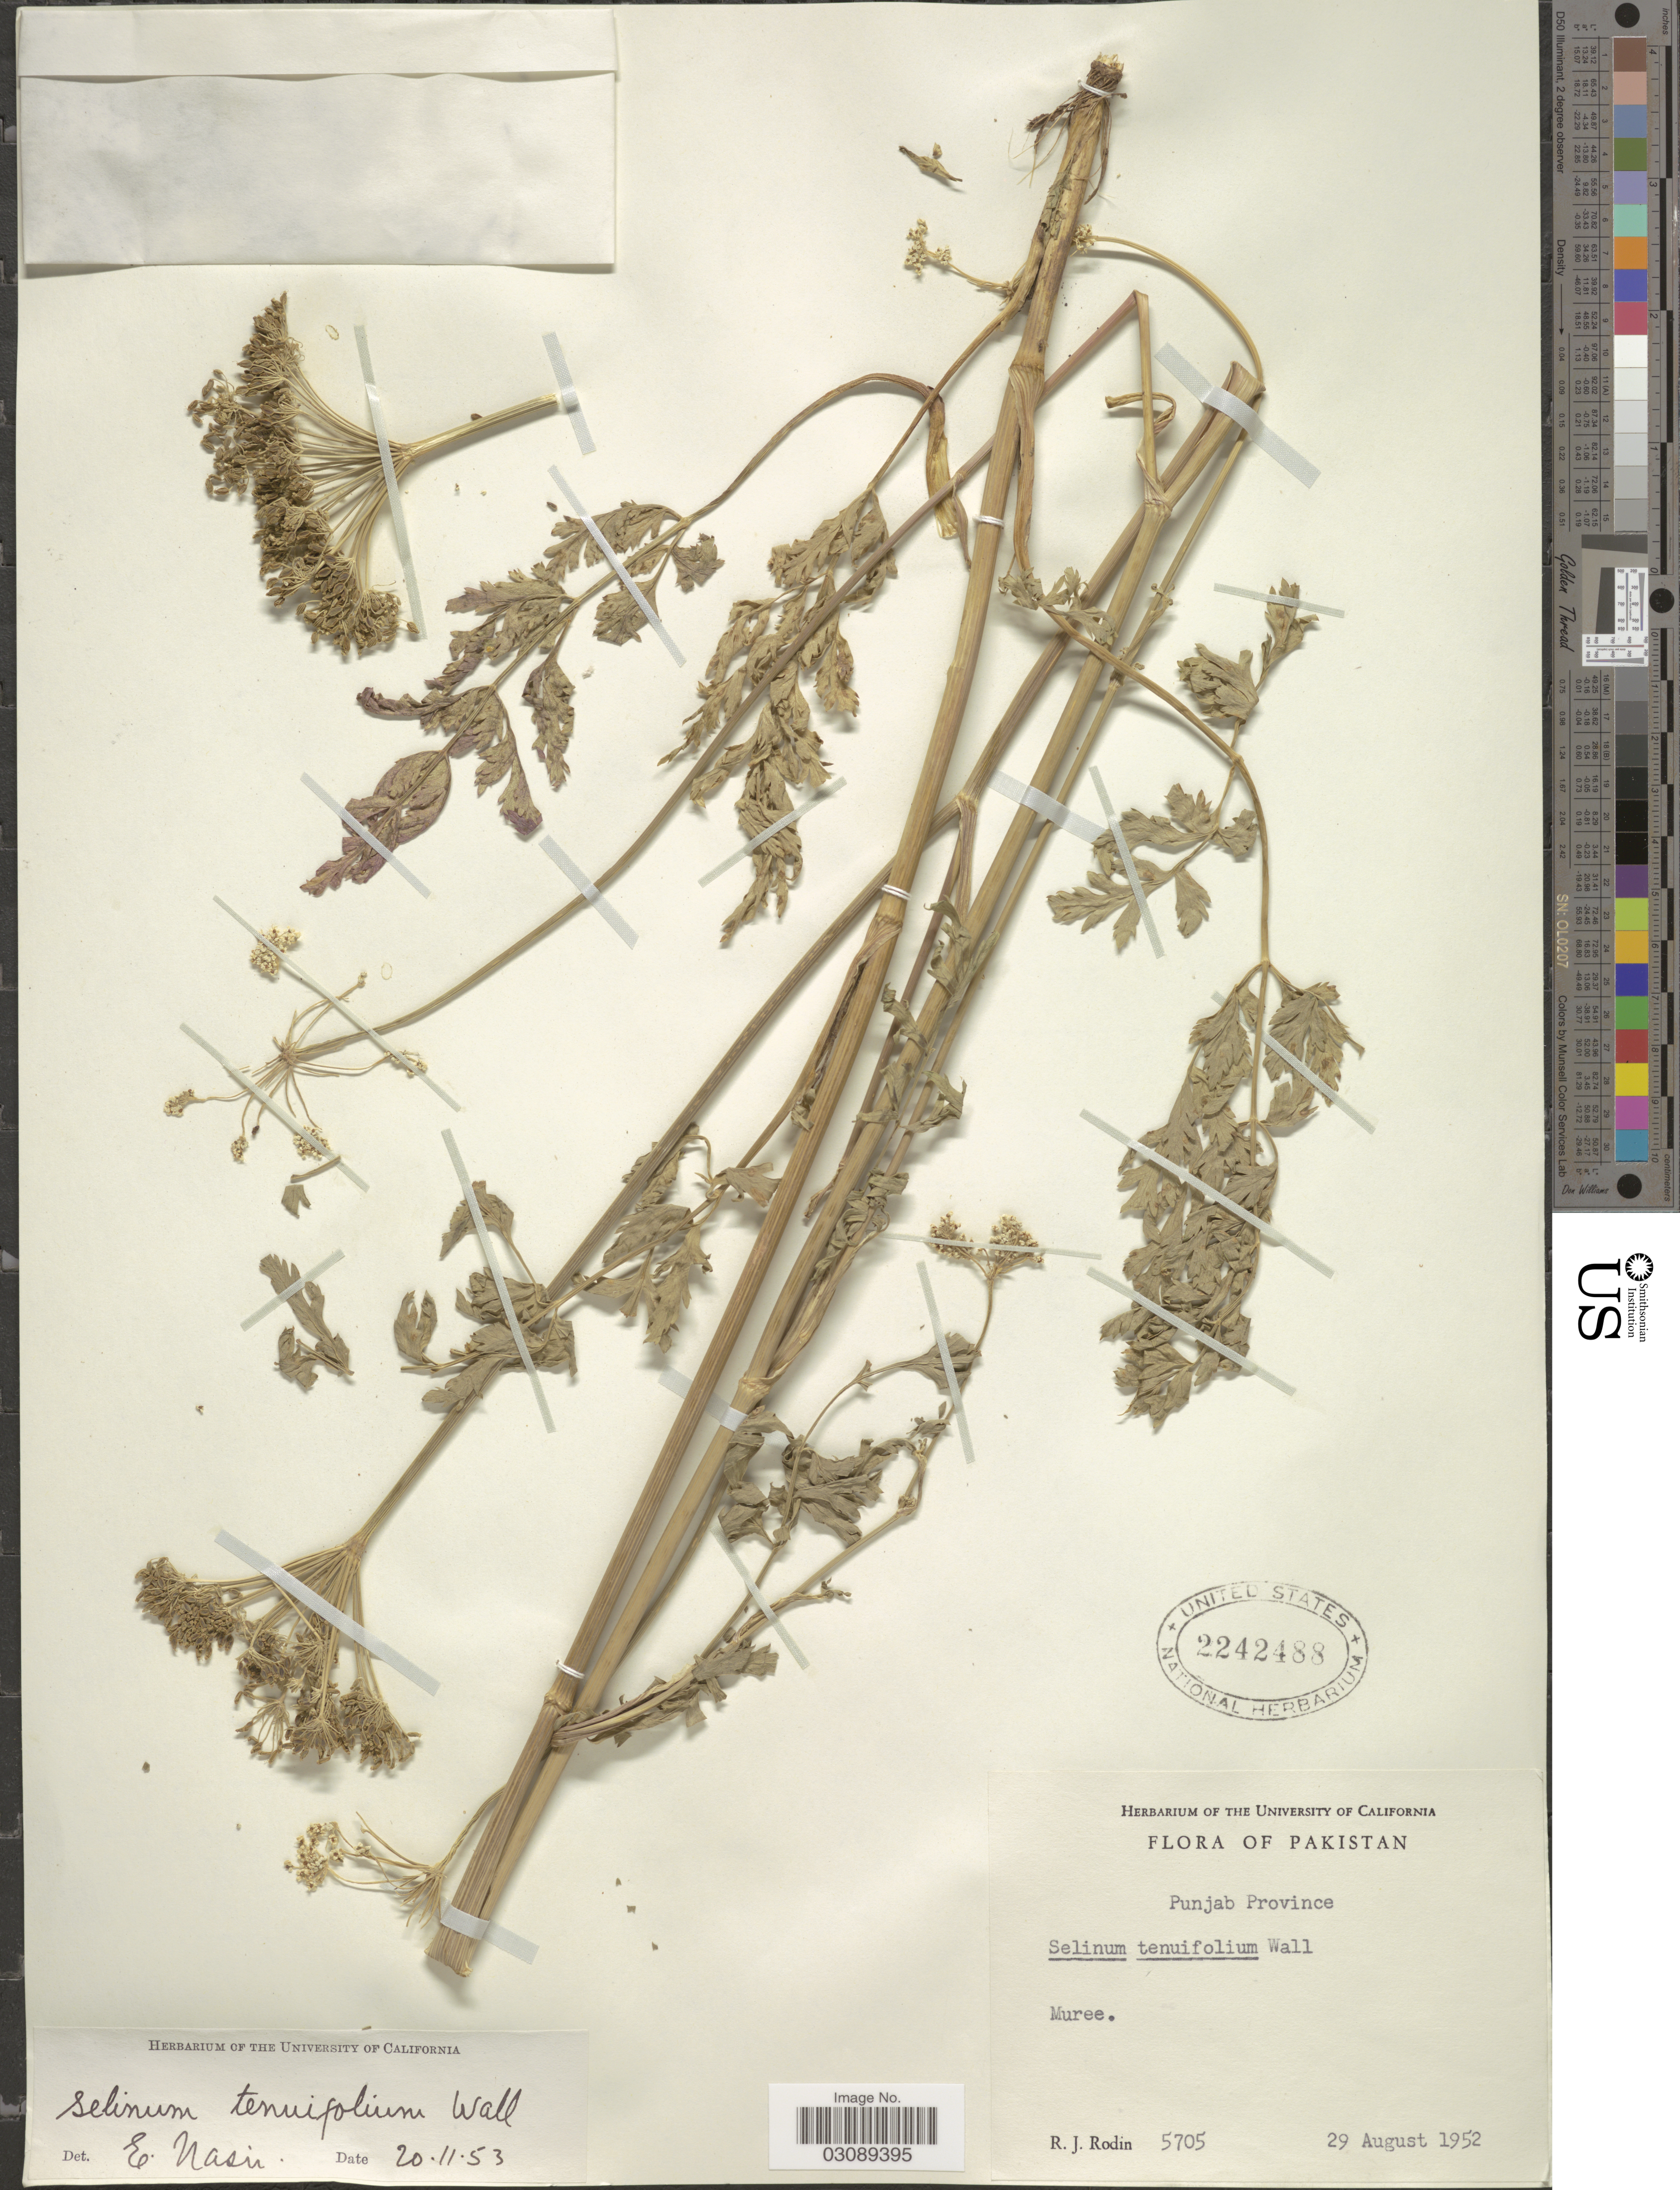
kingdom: Plantae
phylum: Tracheophyta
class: Magnoliopsida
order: Apiales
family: Apiaceae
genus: Ligusticopsis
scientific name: Ligusticopsis wallichianum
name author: Pimenov & Kljuykov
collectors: R. J. Rodin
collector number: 5705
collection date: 1952-08-29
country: Pakistan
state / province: Punjab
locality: Muree.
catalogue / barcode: US 2242488